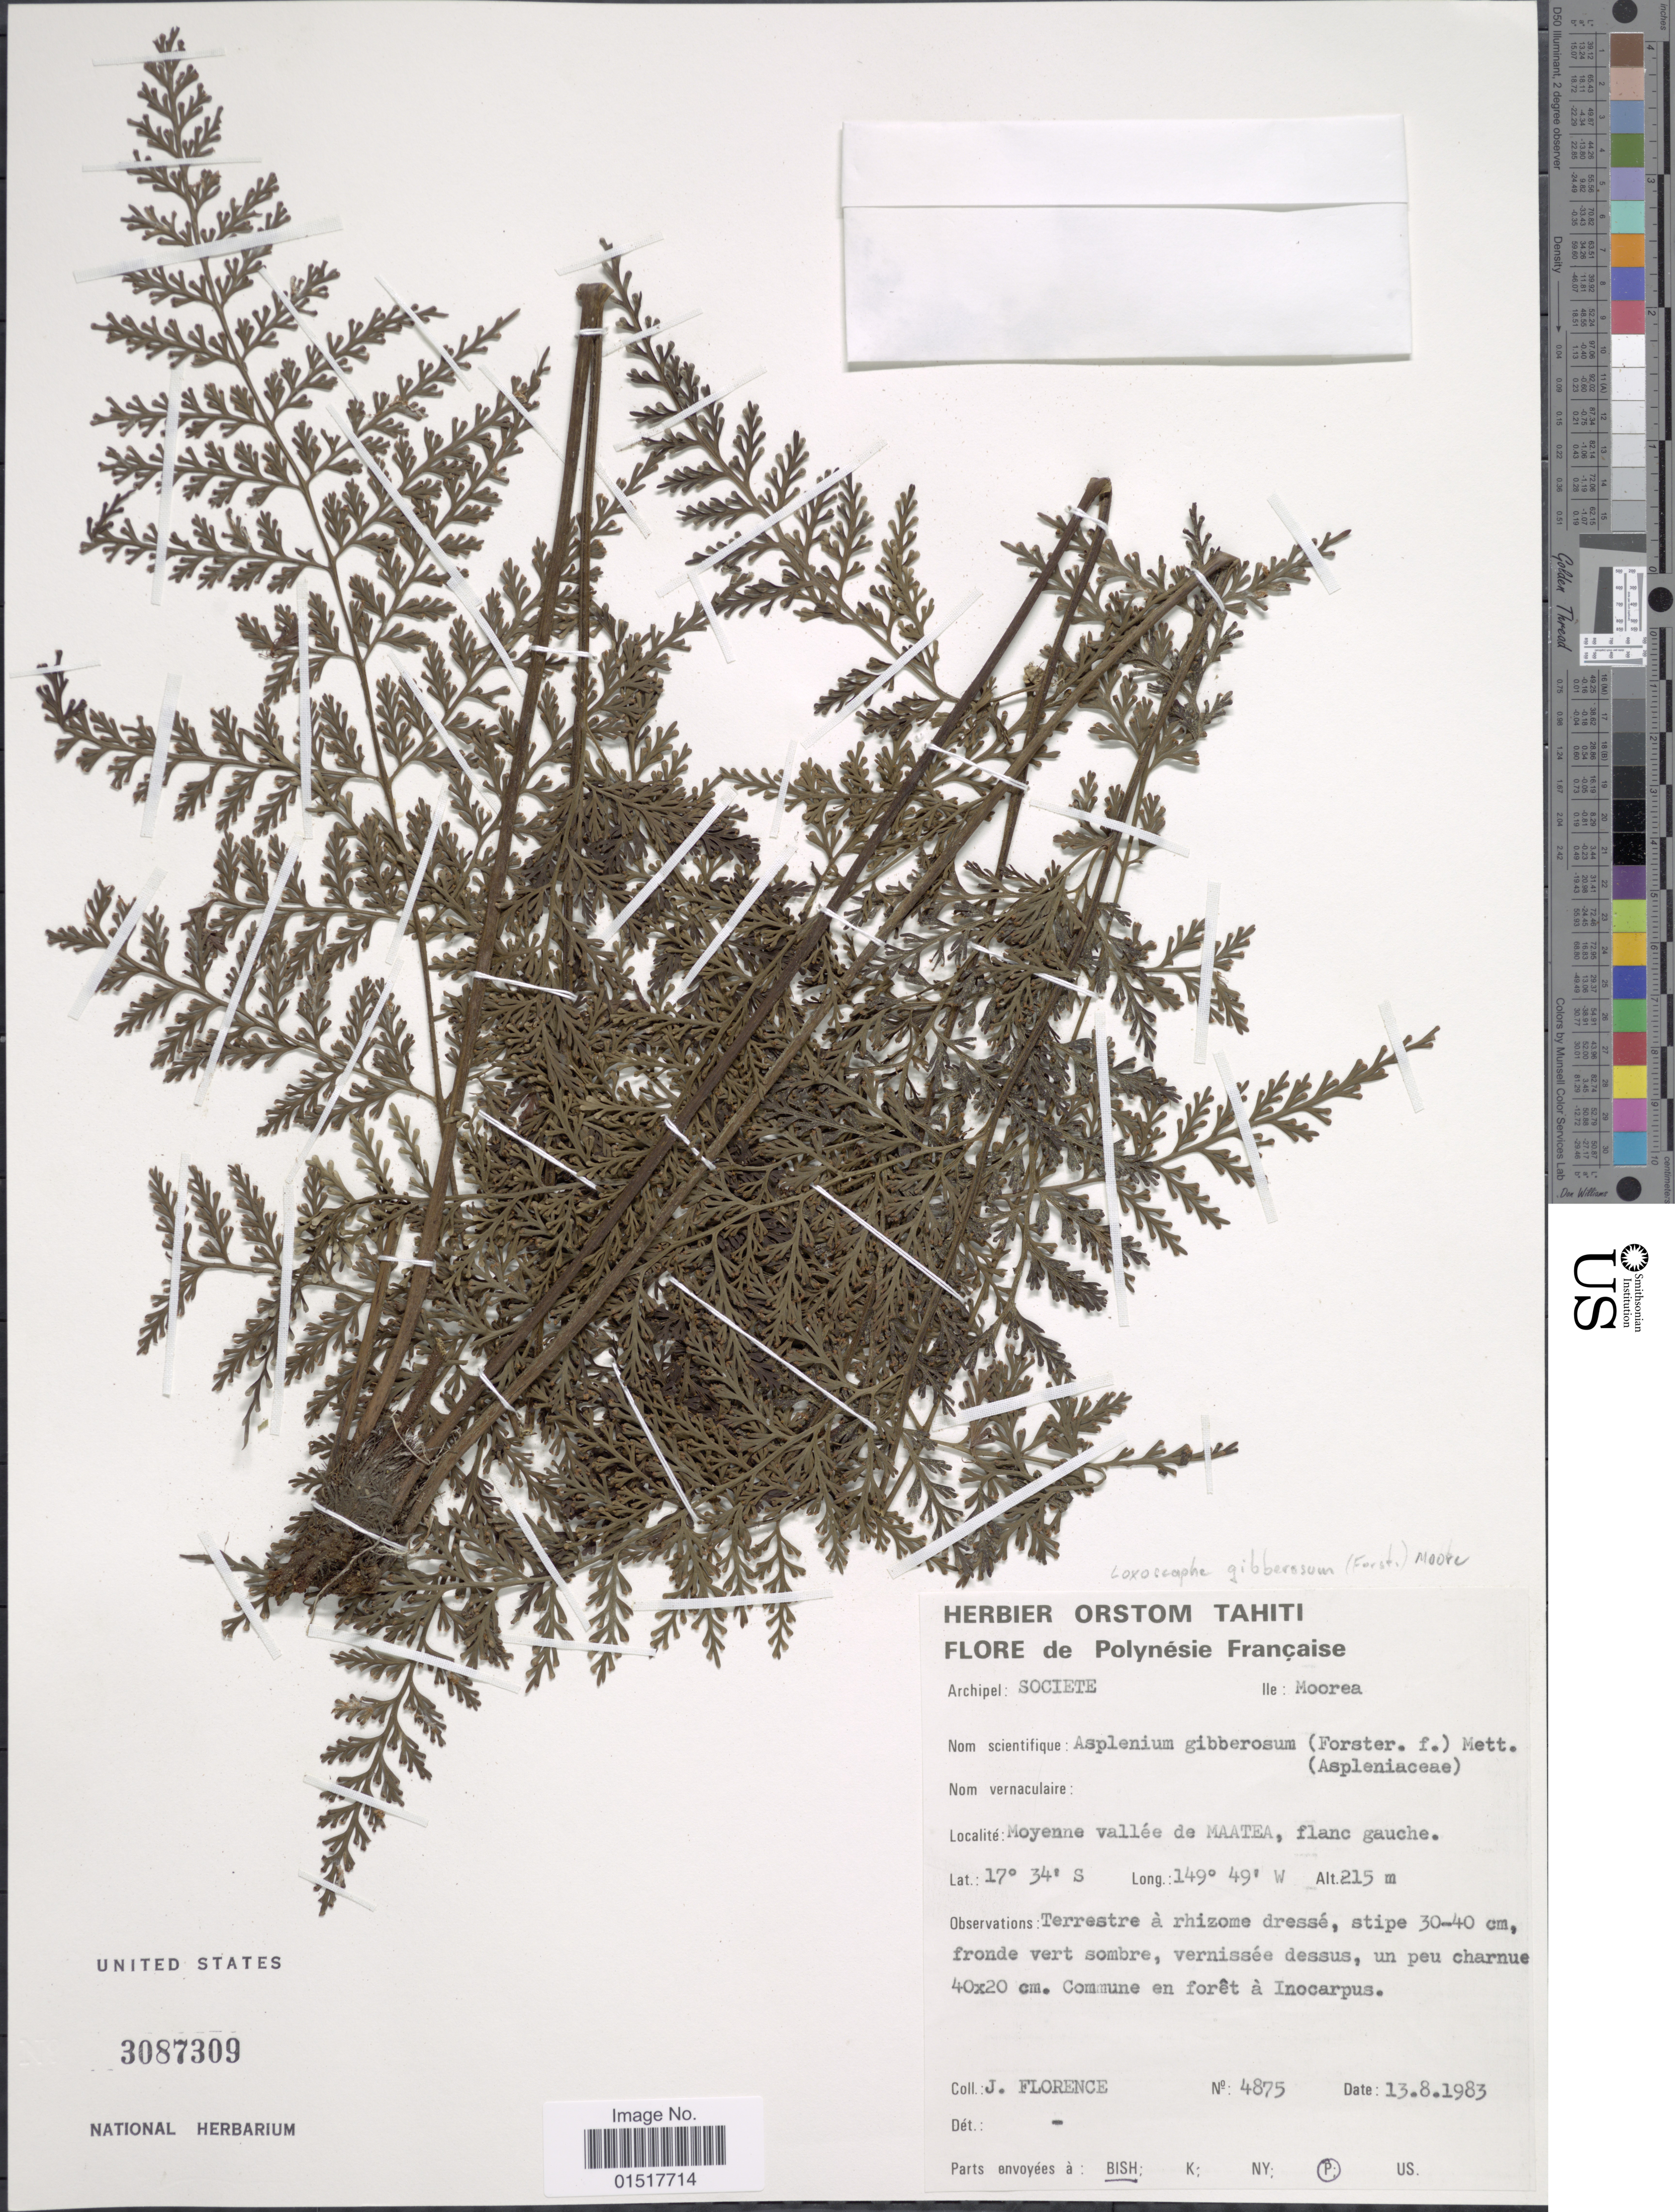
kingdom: Plantae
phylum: Tracheophyta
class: Polypodiopsida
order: Polypodiales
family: Aspleniaceae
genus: Asplenium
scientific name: Asplenium gibberosum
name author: (G. Forst.) Mett.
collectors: J. Florence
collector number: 4875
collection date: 1983-08-13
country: French Polynesia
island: Moorea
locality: Archipel: Societe. Ile: Moorea. Moyenne vallée de Maatea, flanc gauche.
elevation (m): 215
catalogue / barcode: US 3087309